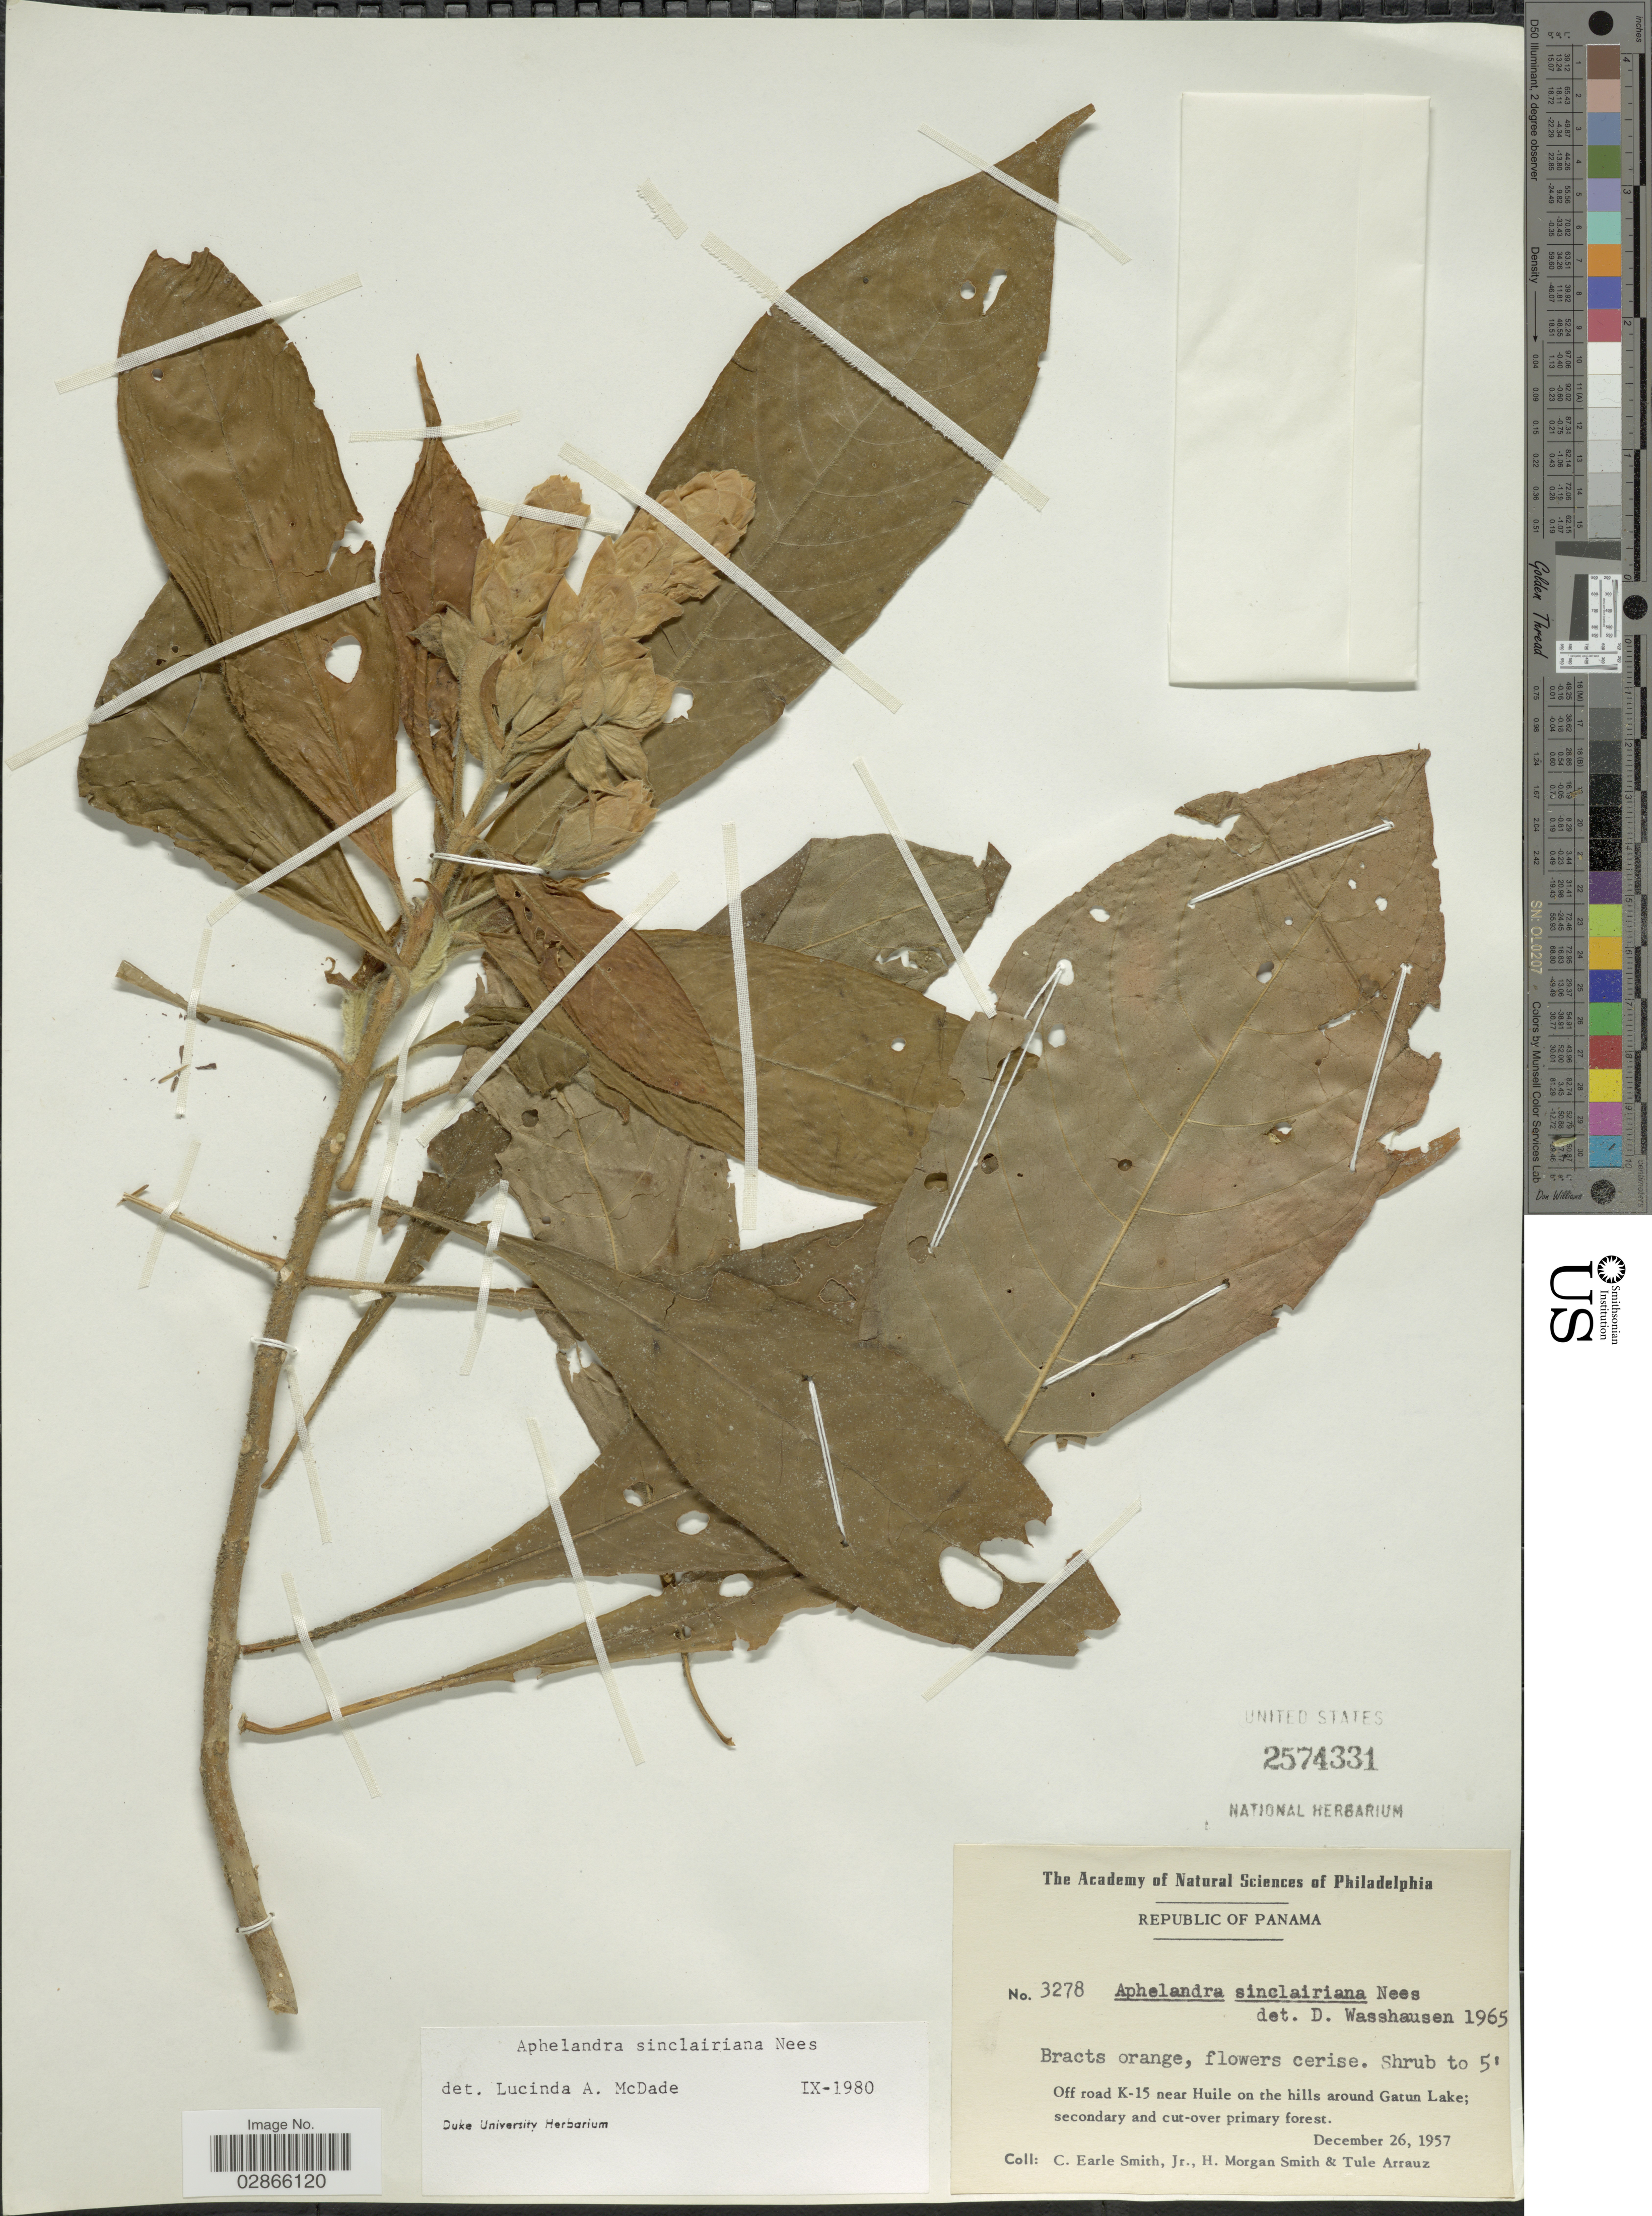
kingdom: Plantae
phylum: Tracheophyta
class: Magnoliopsida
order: Lamiales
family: Acanthaceae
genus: Aphelandra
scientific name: Aphelandra sinclairiana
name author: Nees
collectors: C. E. Smith Jr., H. M. Smith & T. Arrauz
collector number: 3278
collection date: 1957-12-26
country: Panama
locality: Off road K-15 near Huile on the hills around Gatun Lake.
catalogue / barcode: US 2574331